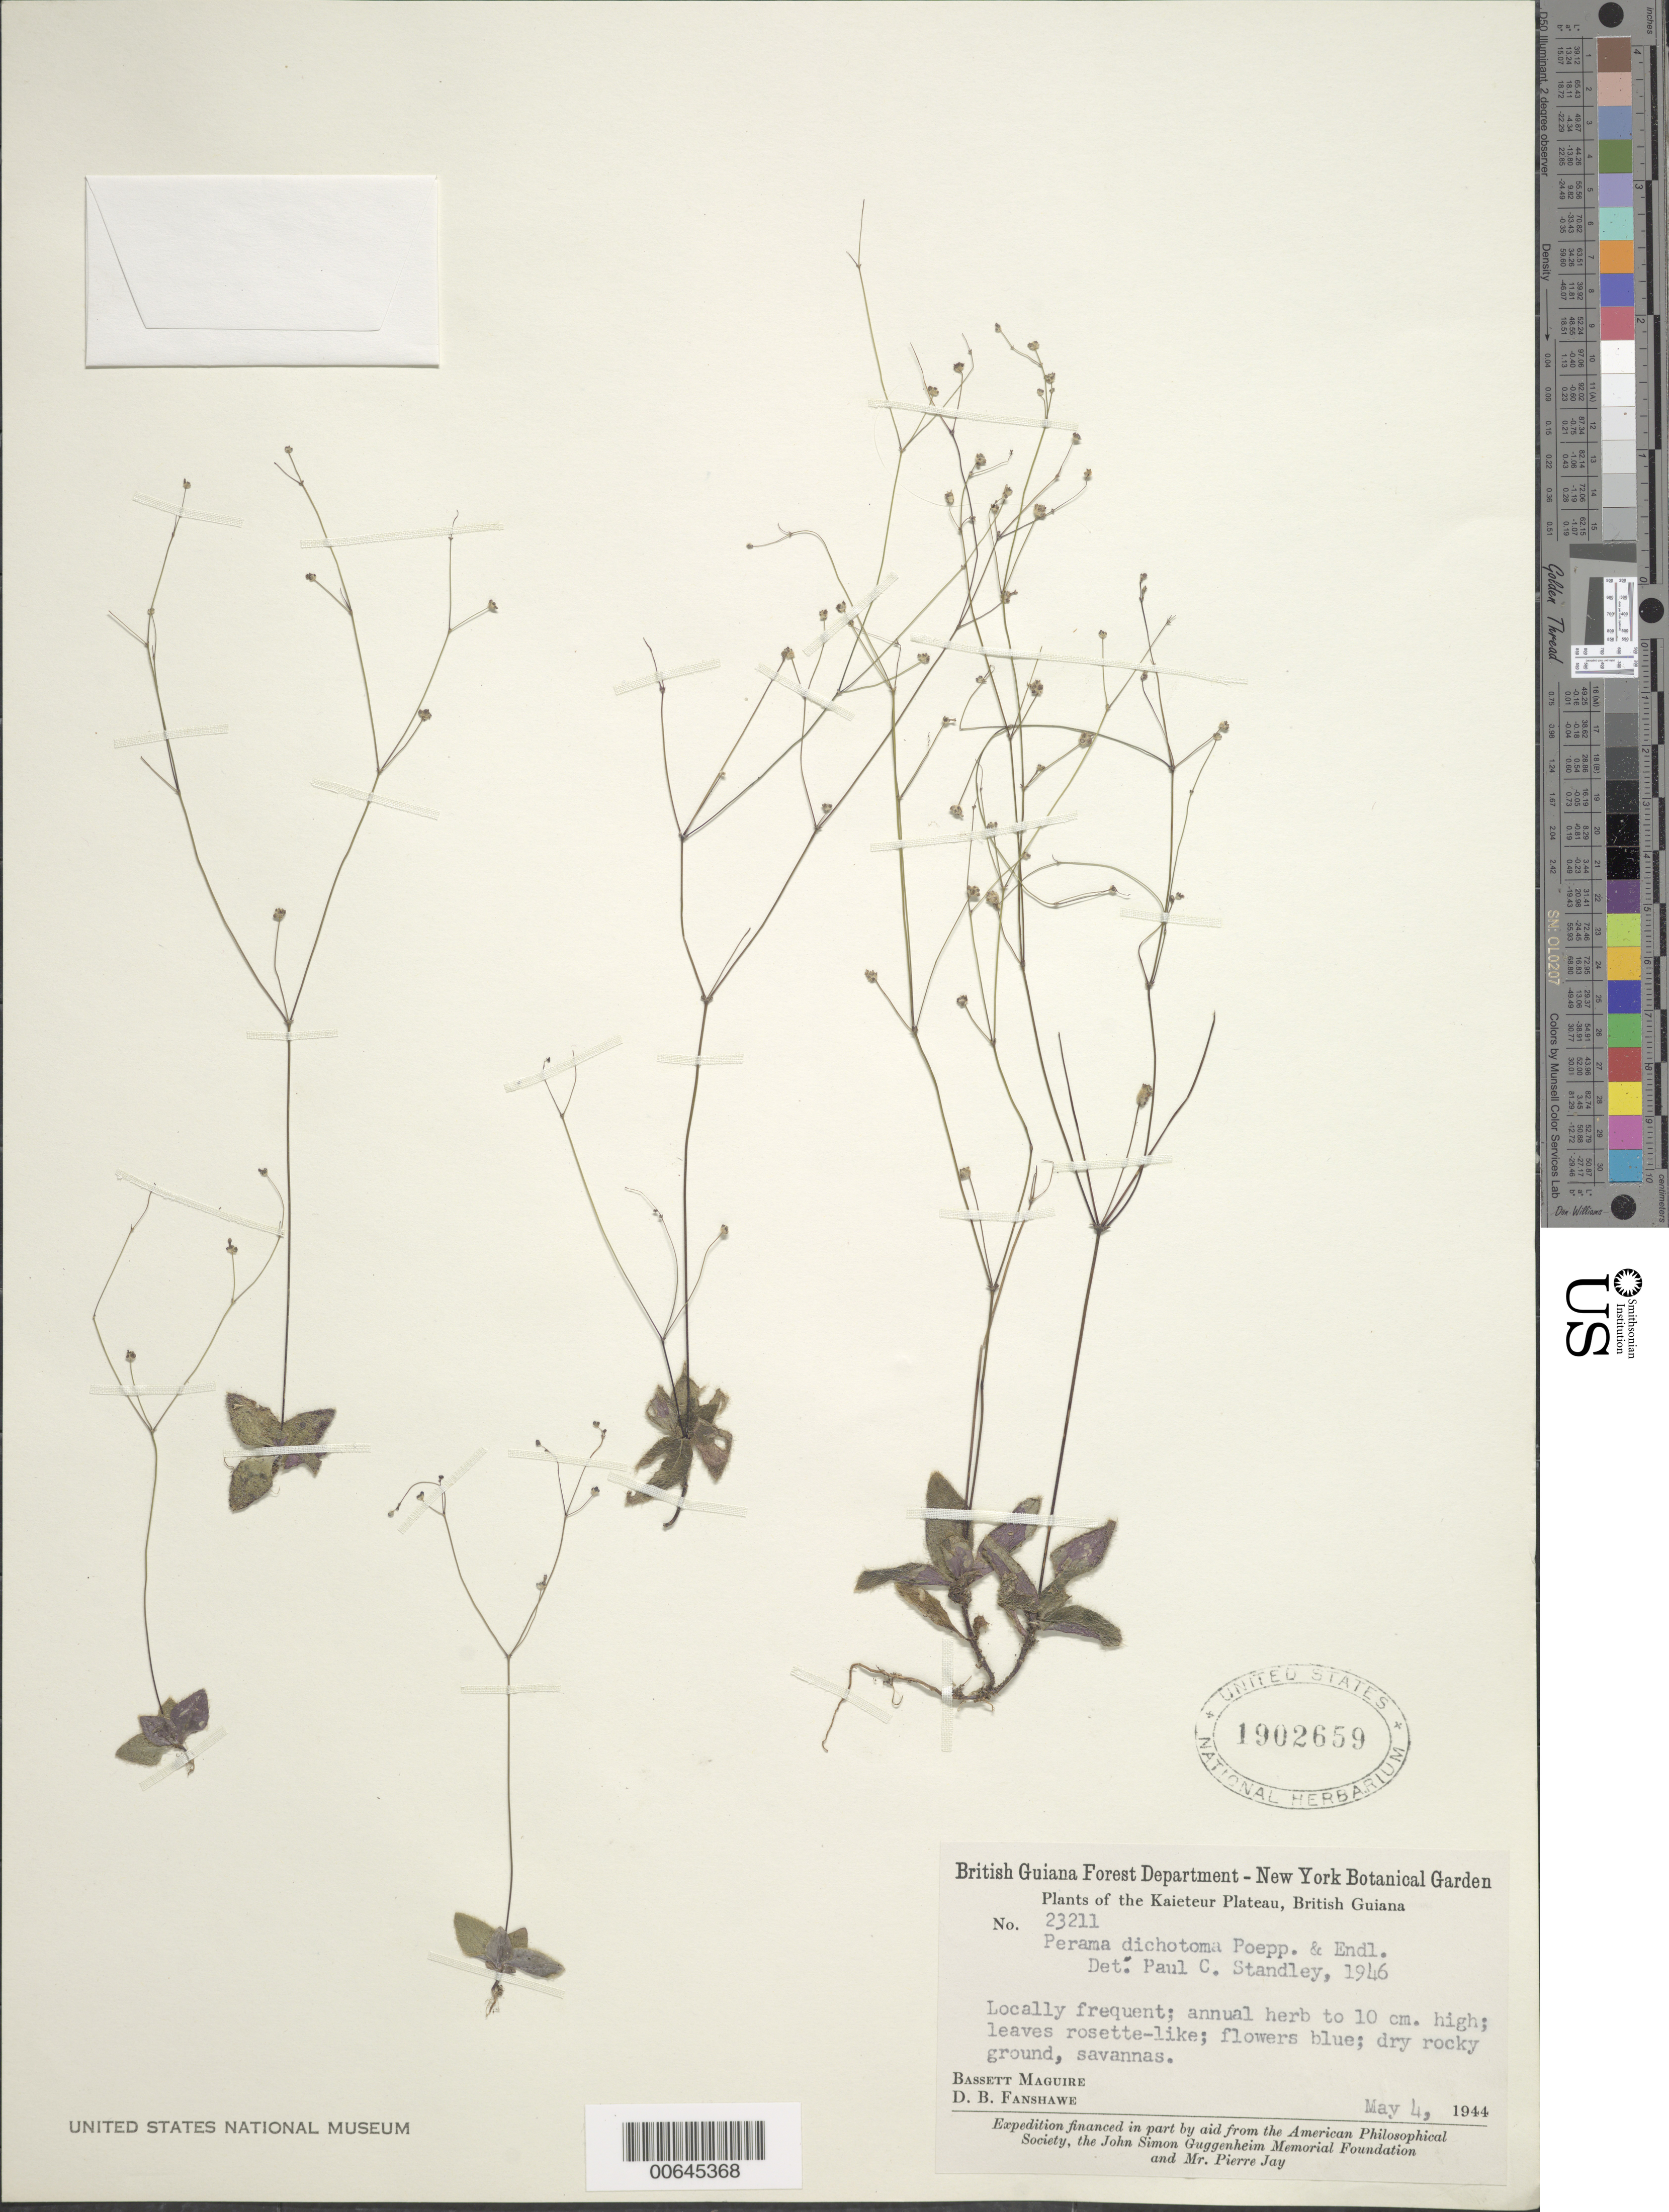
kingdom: Plantae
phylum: Tracheophyta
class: Magnoliopsida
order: Gentianales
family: Rubiaceae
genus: Perama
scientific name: Perama dichotoma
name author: Poepp.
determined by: Standley, Paul C.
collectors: B. Maguire & D. B. Fanshawe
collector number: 23211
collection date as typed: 4-May-44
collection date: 1944-05-04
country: Guyana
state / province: Potaro-Siparuni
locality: Kaieteur Plateau, Kaieteur Savannas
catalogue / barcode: US 1902659